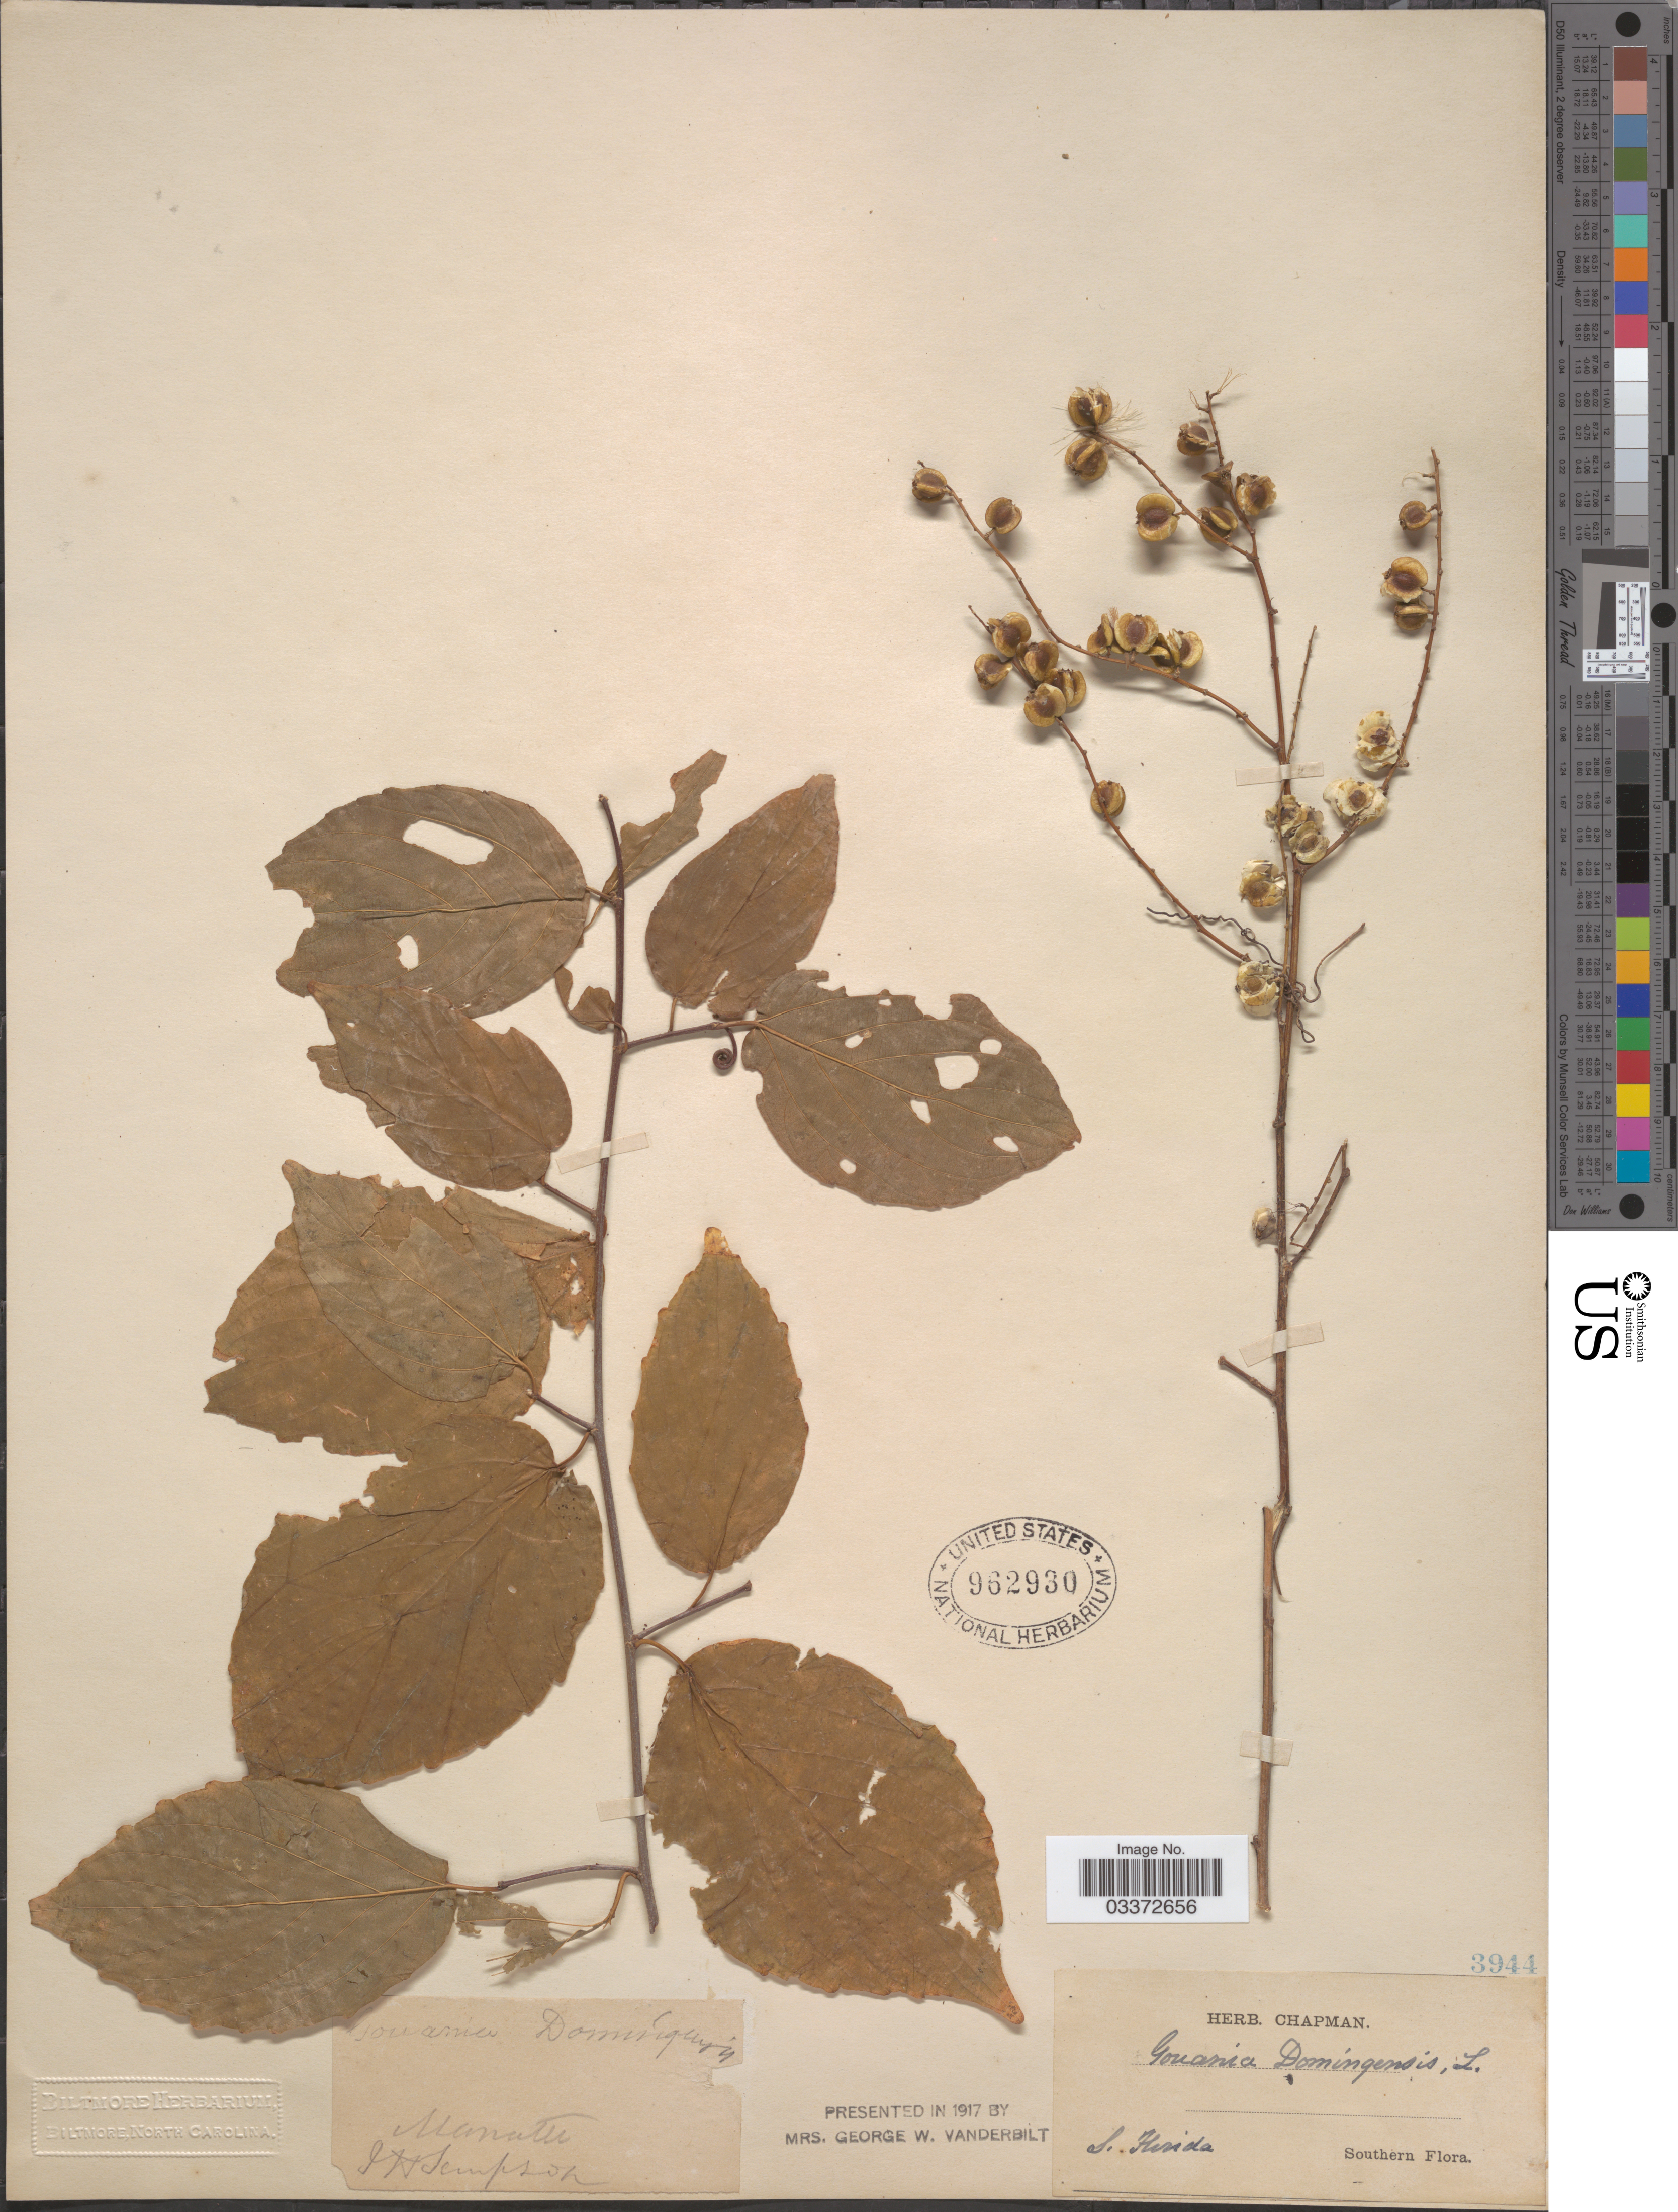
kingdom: Plantae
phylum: Tracheophyta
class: Magnoliopsida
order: Rosales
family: Rhamnaceae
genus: Gouania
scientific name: Gouania lupuloides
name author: (L.) Urb.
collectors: J. H. Simpson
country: United States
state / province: Florida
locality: S. Florida. Manatee. Southern.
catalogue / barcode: US 962930